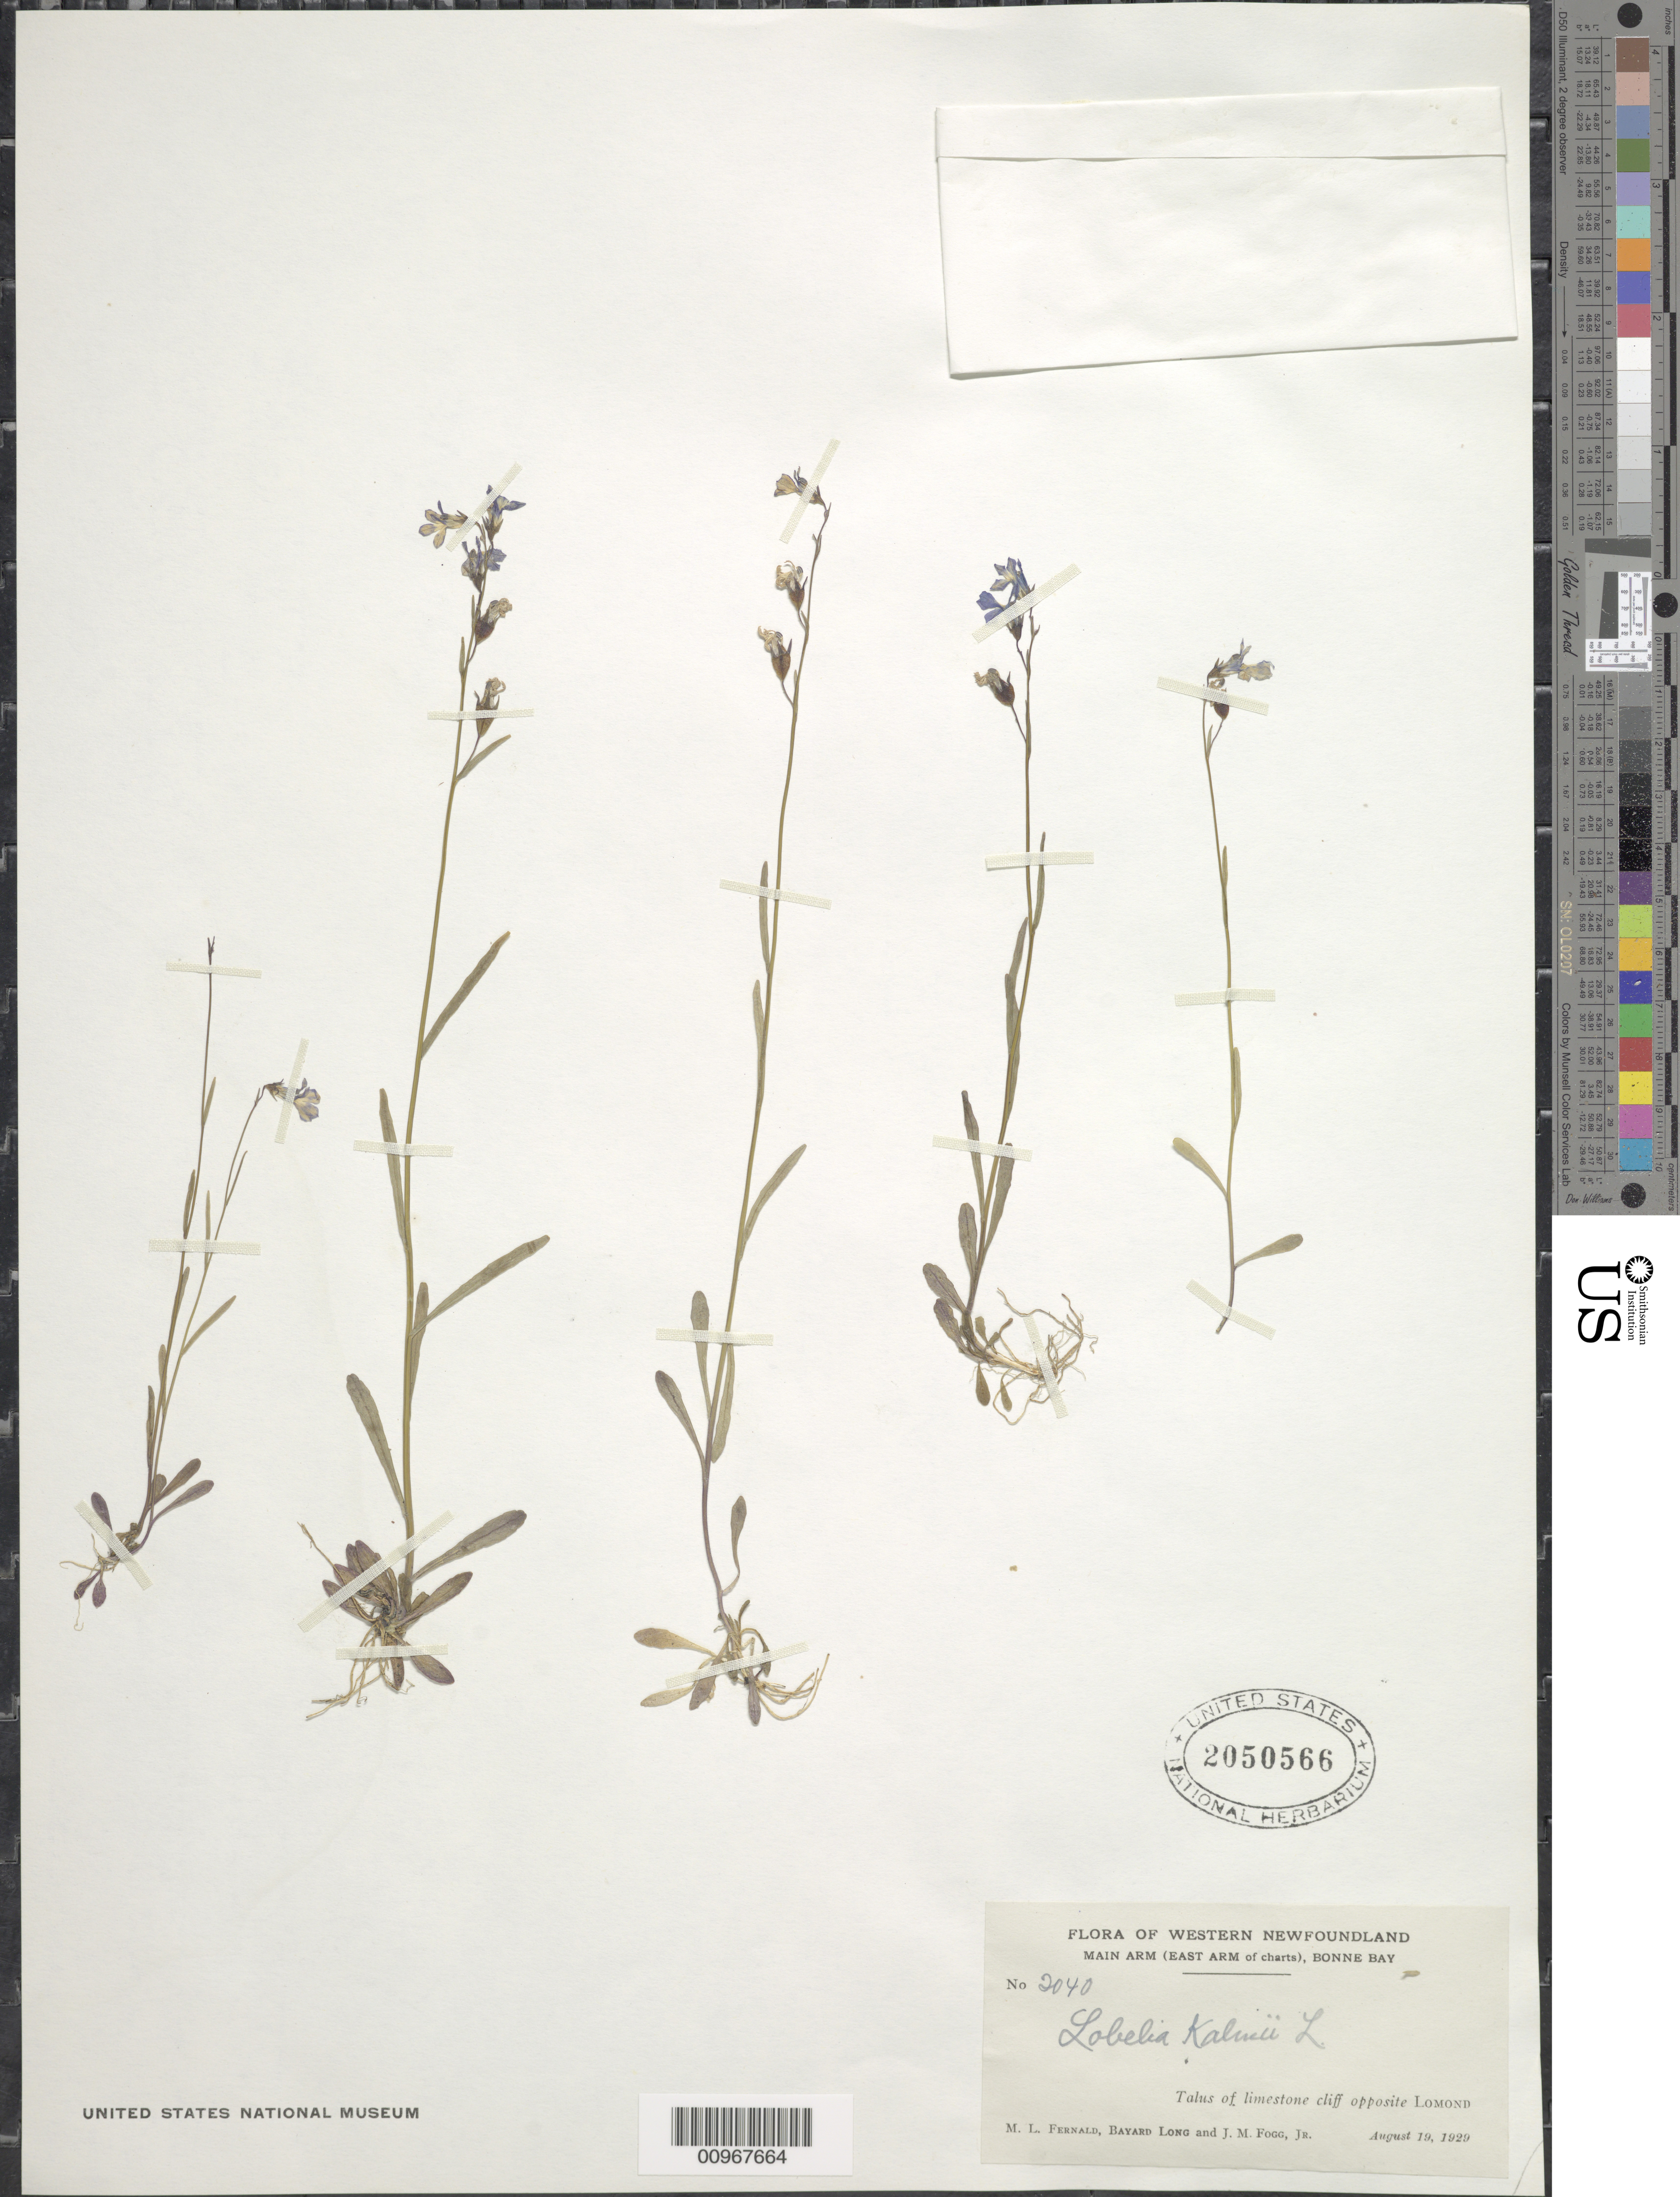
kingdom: Plantae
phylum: Tracheophyta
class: Magnoliopsida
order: Asterales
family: Campanulaceae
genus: Lobelia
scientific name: Lobelia kalmii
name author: L.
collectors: M. L. Fernald, B. Long & J. Fogg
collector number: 2040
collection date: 1929-08-19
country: Canada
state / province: Newfoundland and Labrador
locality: Western Newfoundland. Main Arm ( East Arm of charts), Bonne Bay. Talus of limestone cliff opposite Lomond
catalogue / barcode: US 2050566